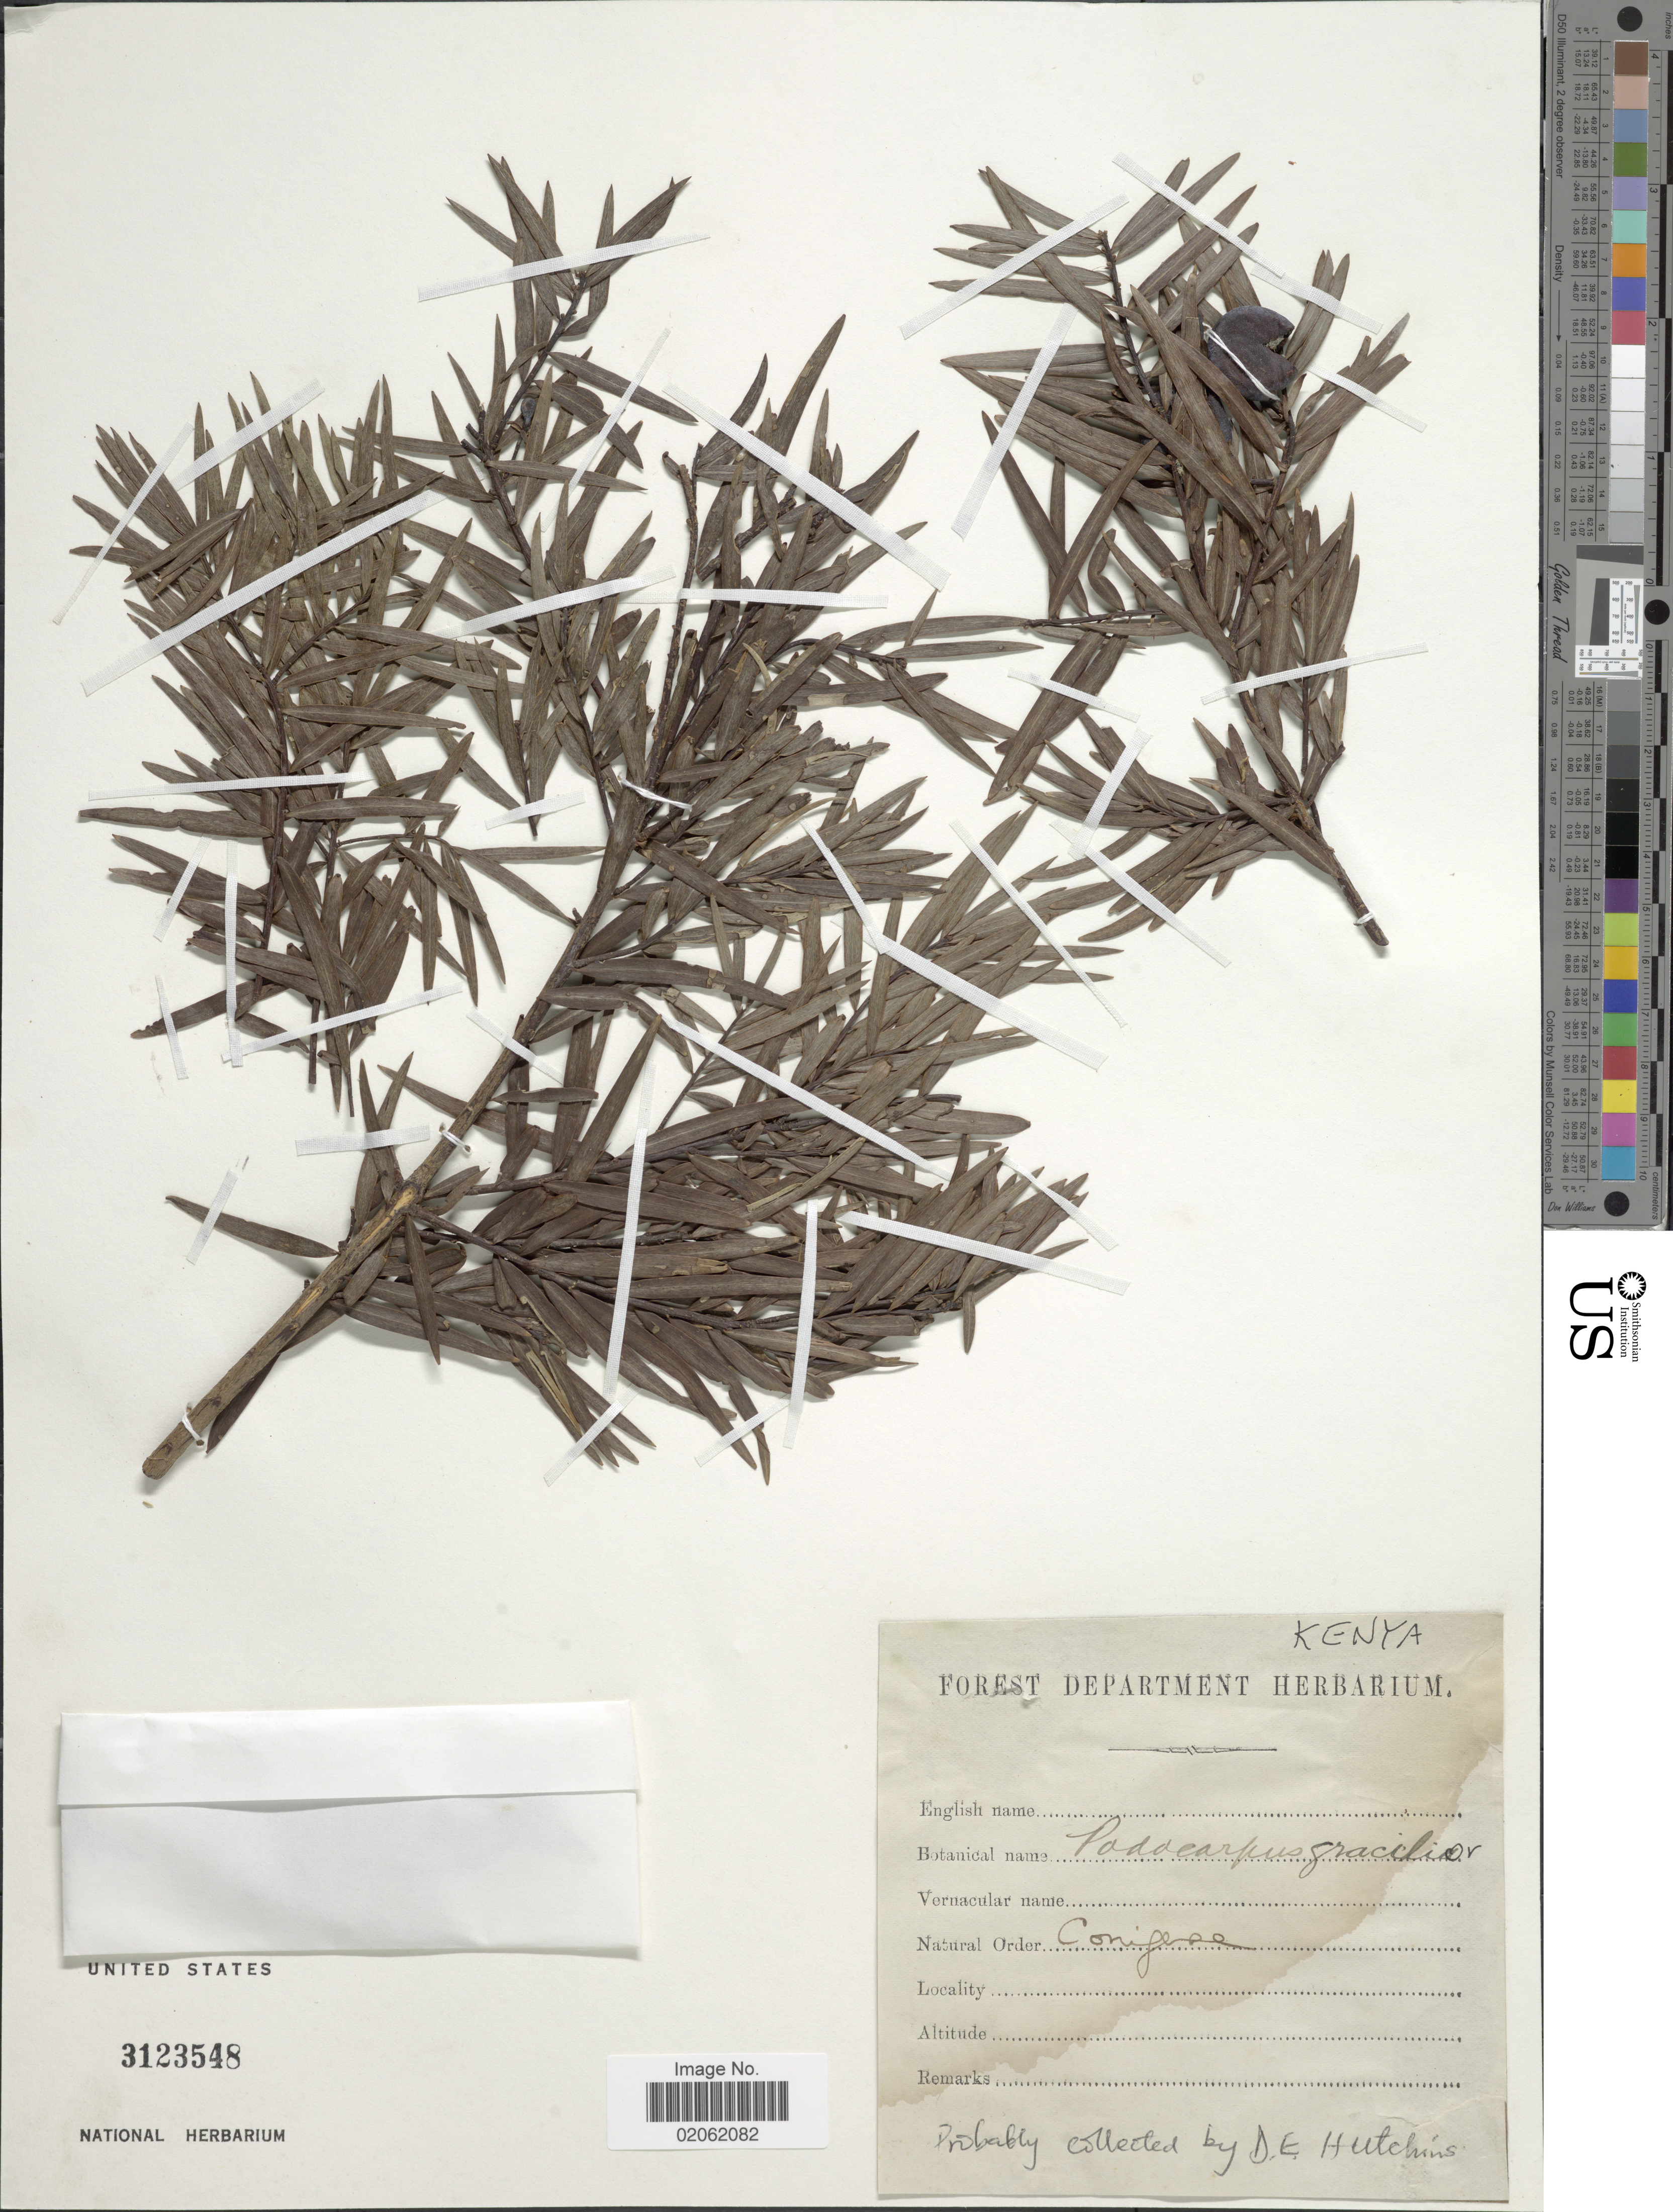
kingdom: Plantae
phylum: Tracheophyta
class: Pinopsida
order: Pinales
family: Podocarpaceae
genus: Podocarpus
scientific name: Podocarpus gracilior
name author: Pilg.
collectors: D. Hutchins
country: Kenya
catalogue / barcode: US 3123548